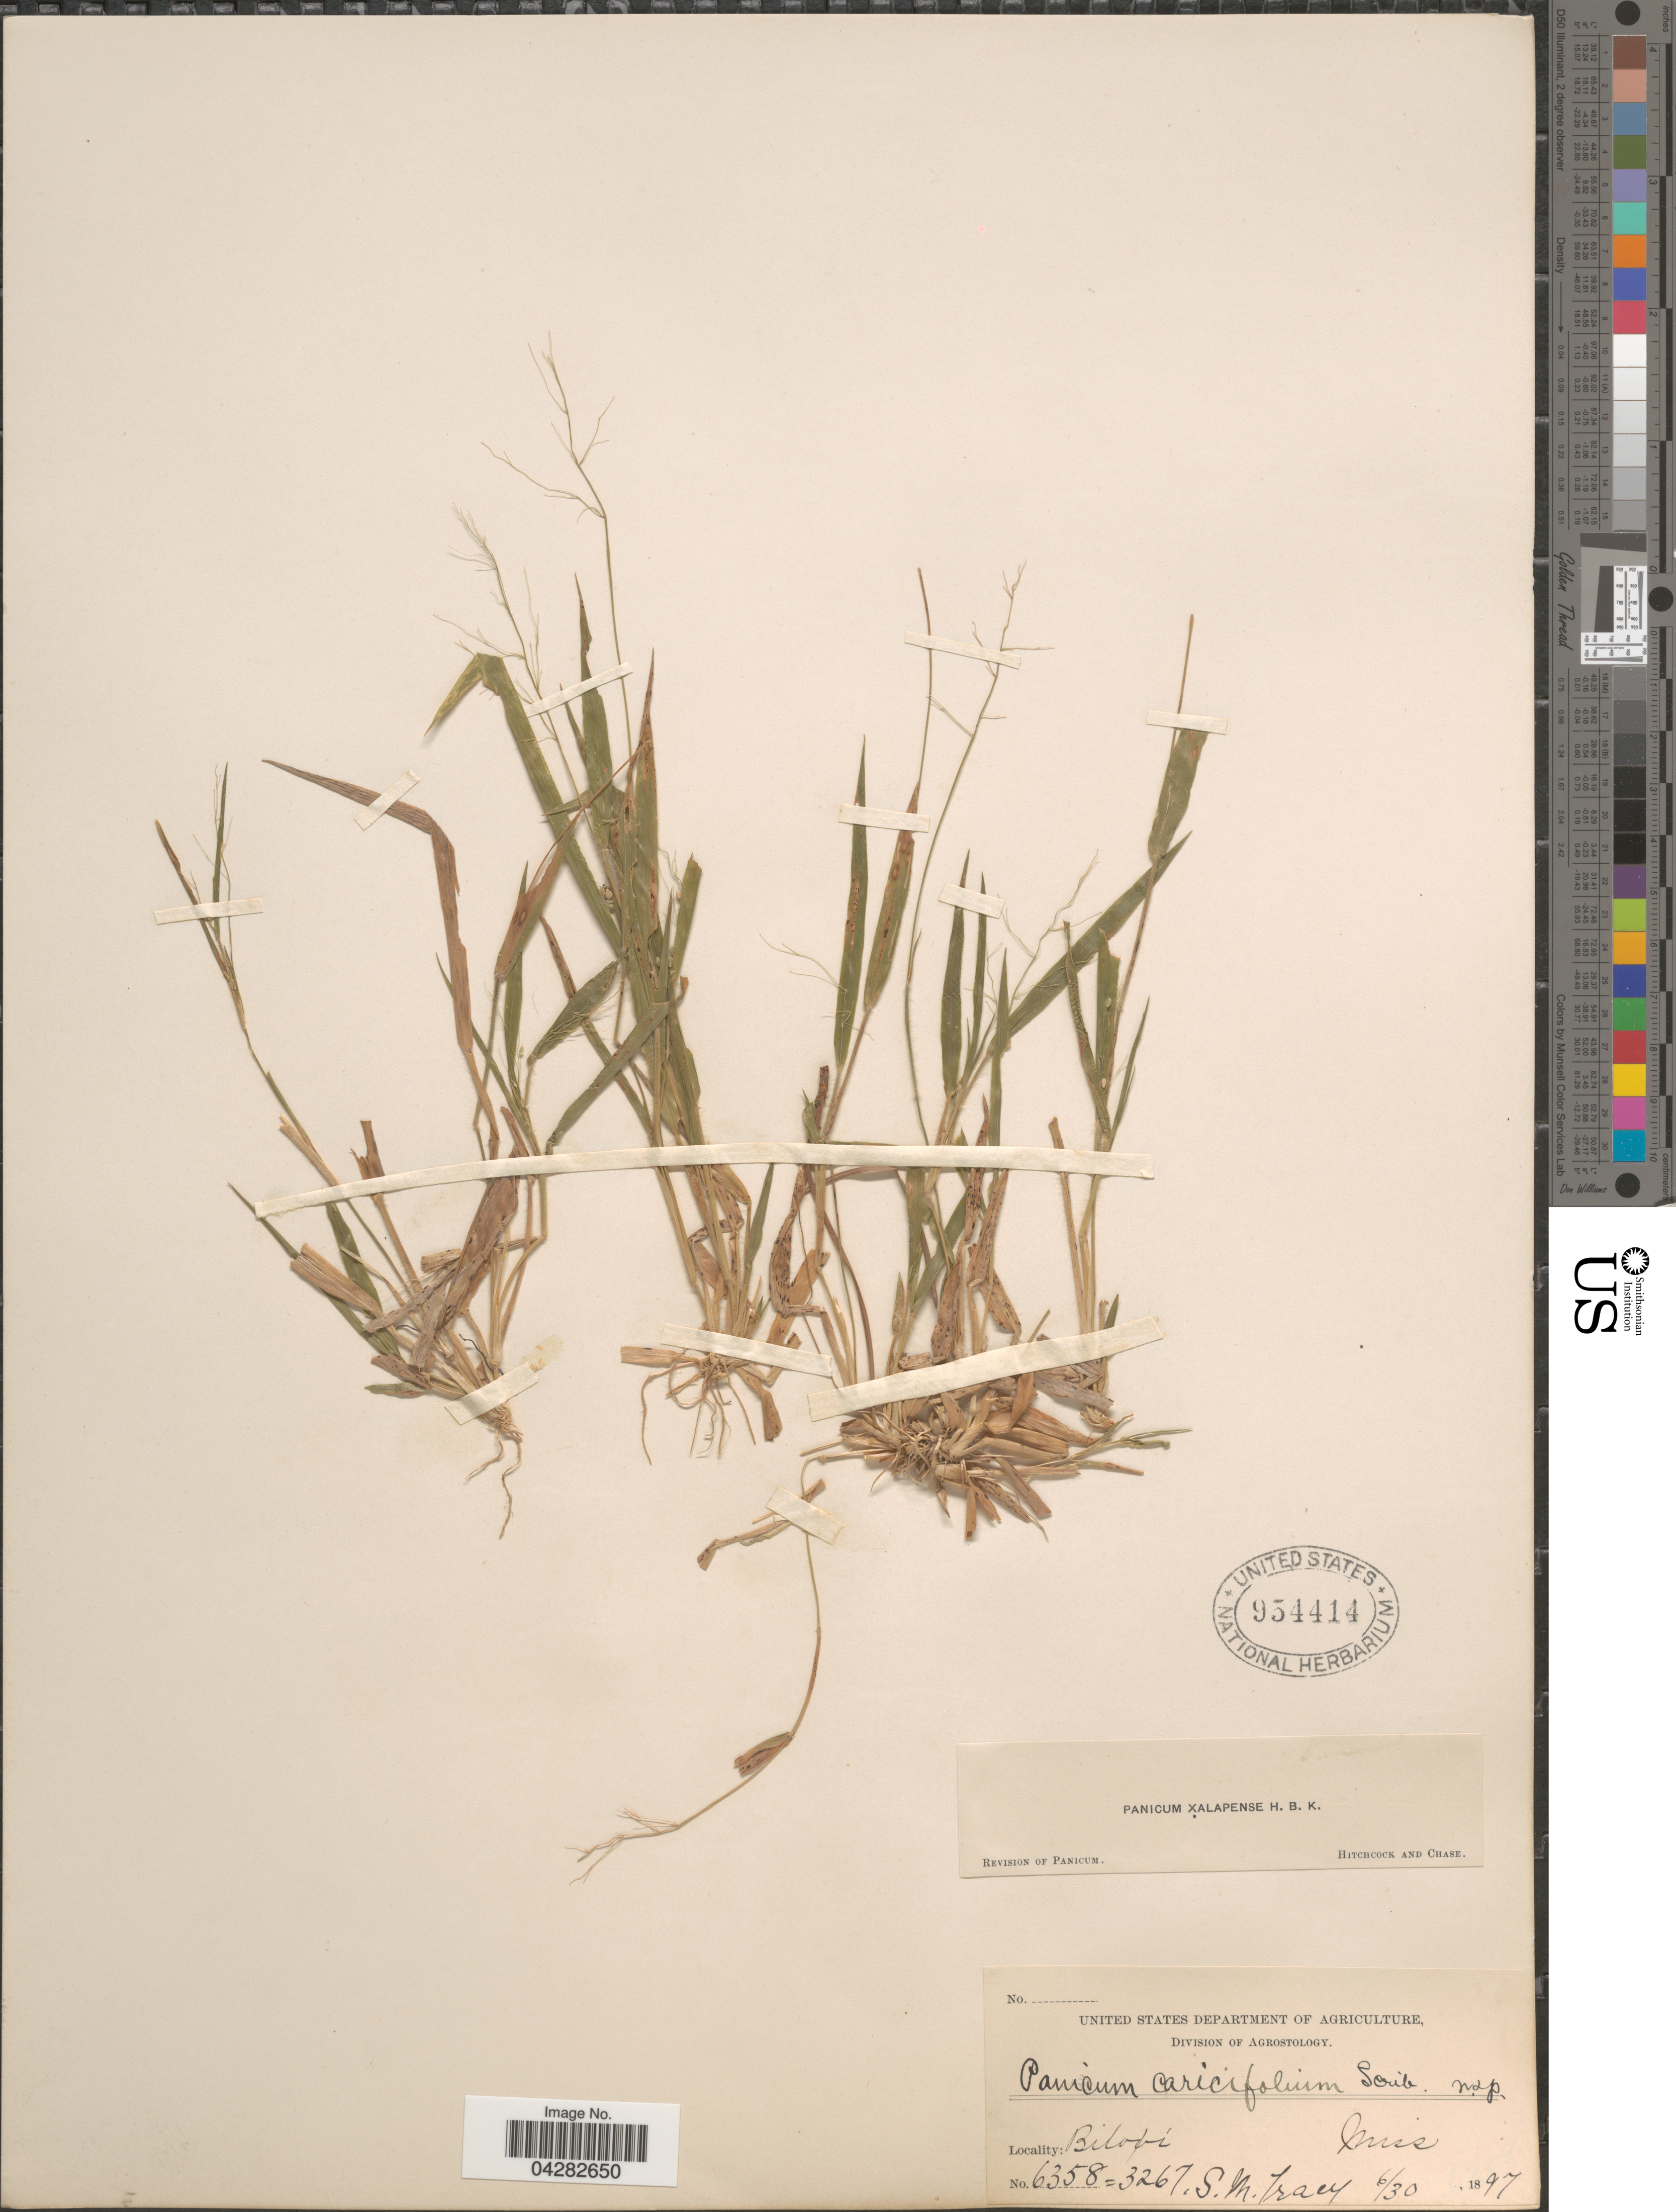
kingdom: Plantae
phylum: Tracheophyta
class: Liliopsida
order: Poales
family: Poaceae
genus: Dichanthelium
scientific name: Dichanthelium laxiflorum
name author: (Lam.) Gould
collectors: S. M. Tracy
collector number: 6358/3267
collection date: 1897-06-30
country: United States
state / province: Mississippi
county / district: Harrison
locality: Biloxi.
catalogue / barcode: US 954414